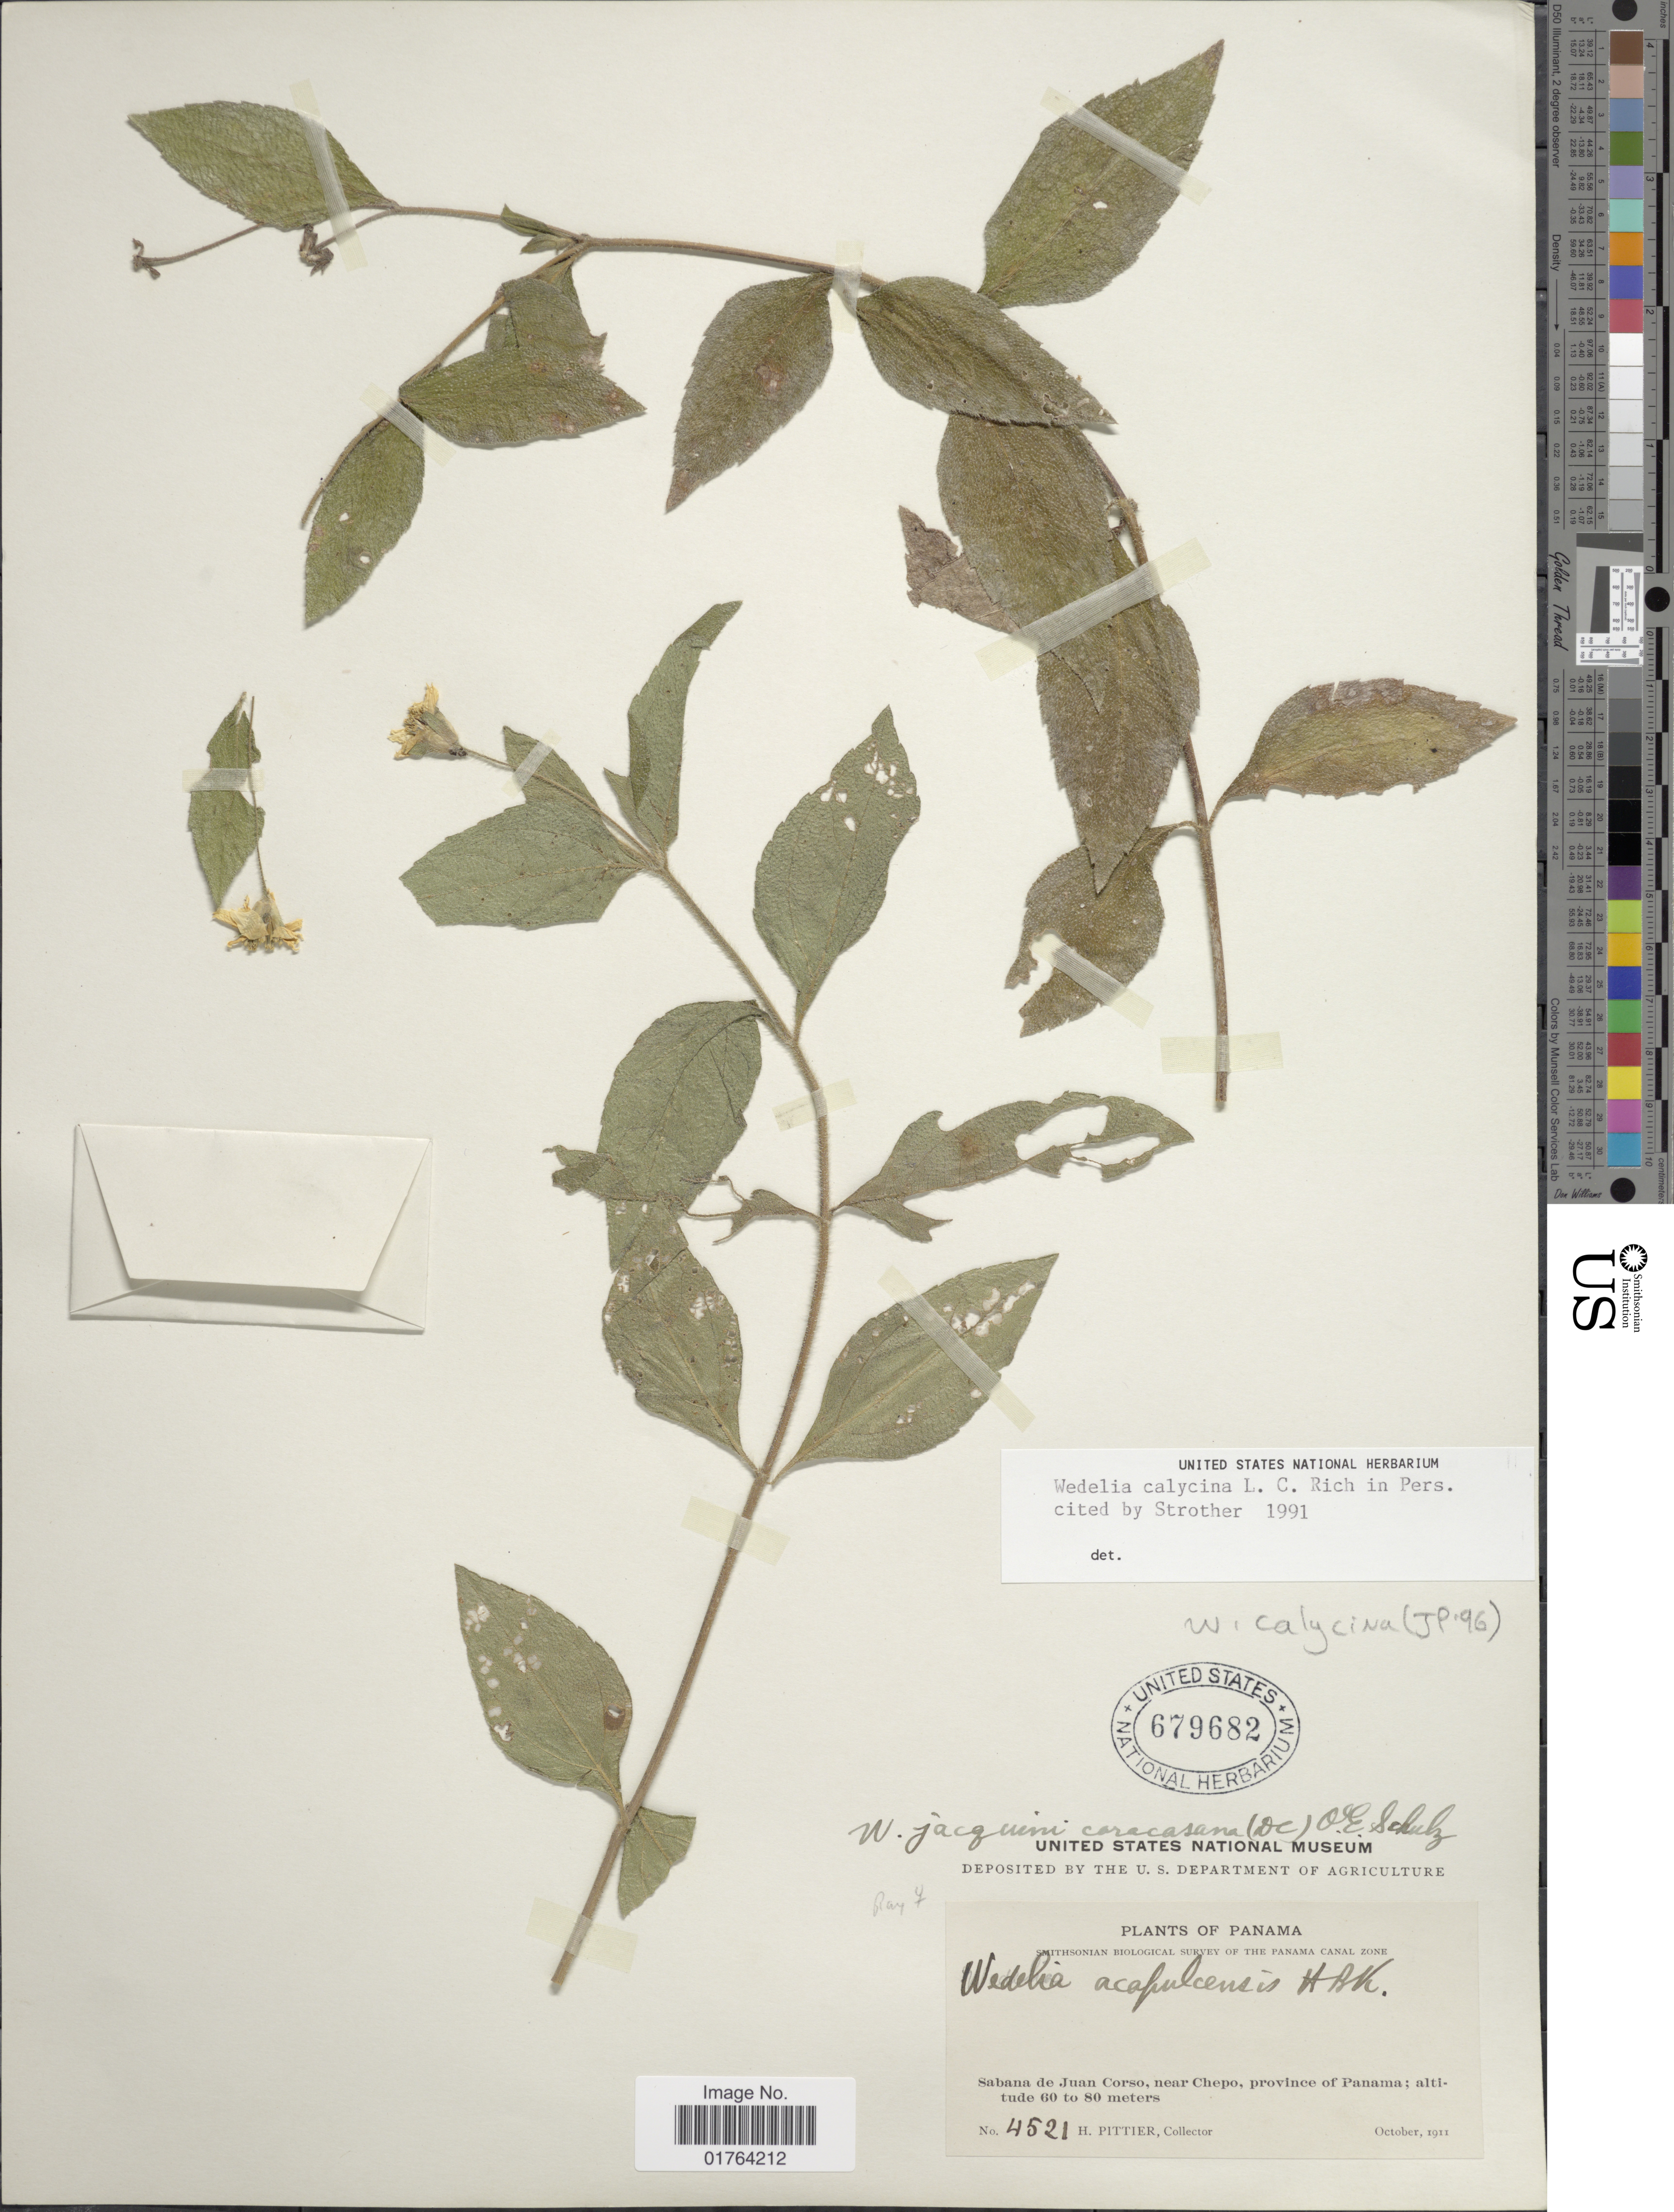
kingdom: Plantae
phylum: Tracheophyta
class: Magnoliopsida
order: Asterales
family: Asteraceae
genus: Wedelia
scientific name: Wedelia calycina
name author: Rich.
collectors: H. F. Pittier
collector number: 4521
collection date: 1911-10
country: Panama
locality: Sabana de Juan Corso, near Chepo, province of Panama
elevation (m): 60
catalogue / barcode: US 679682